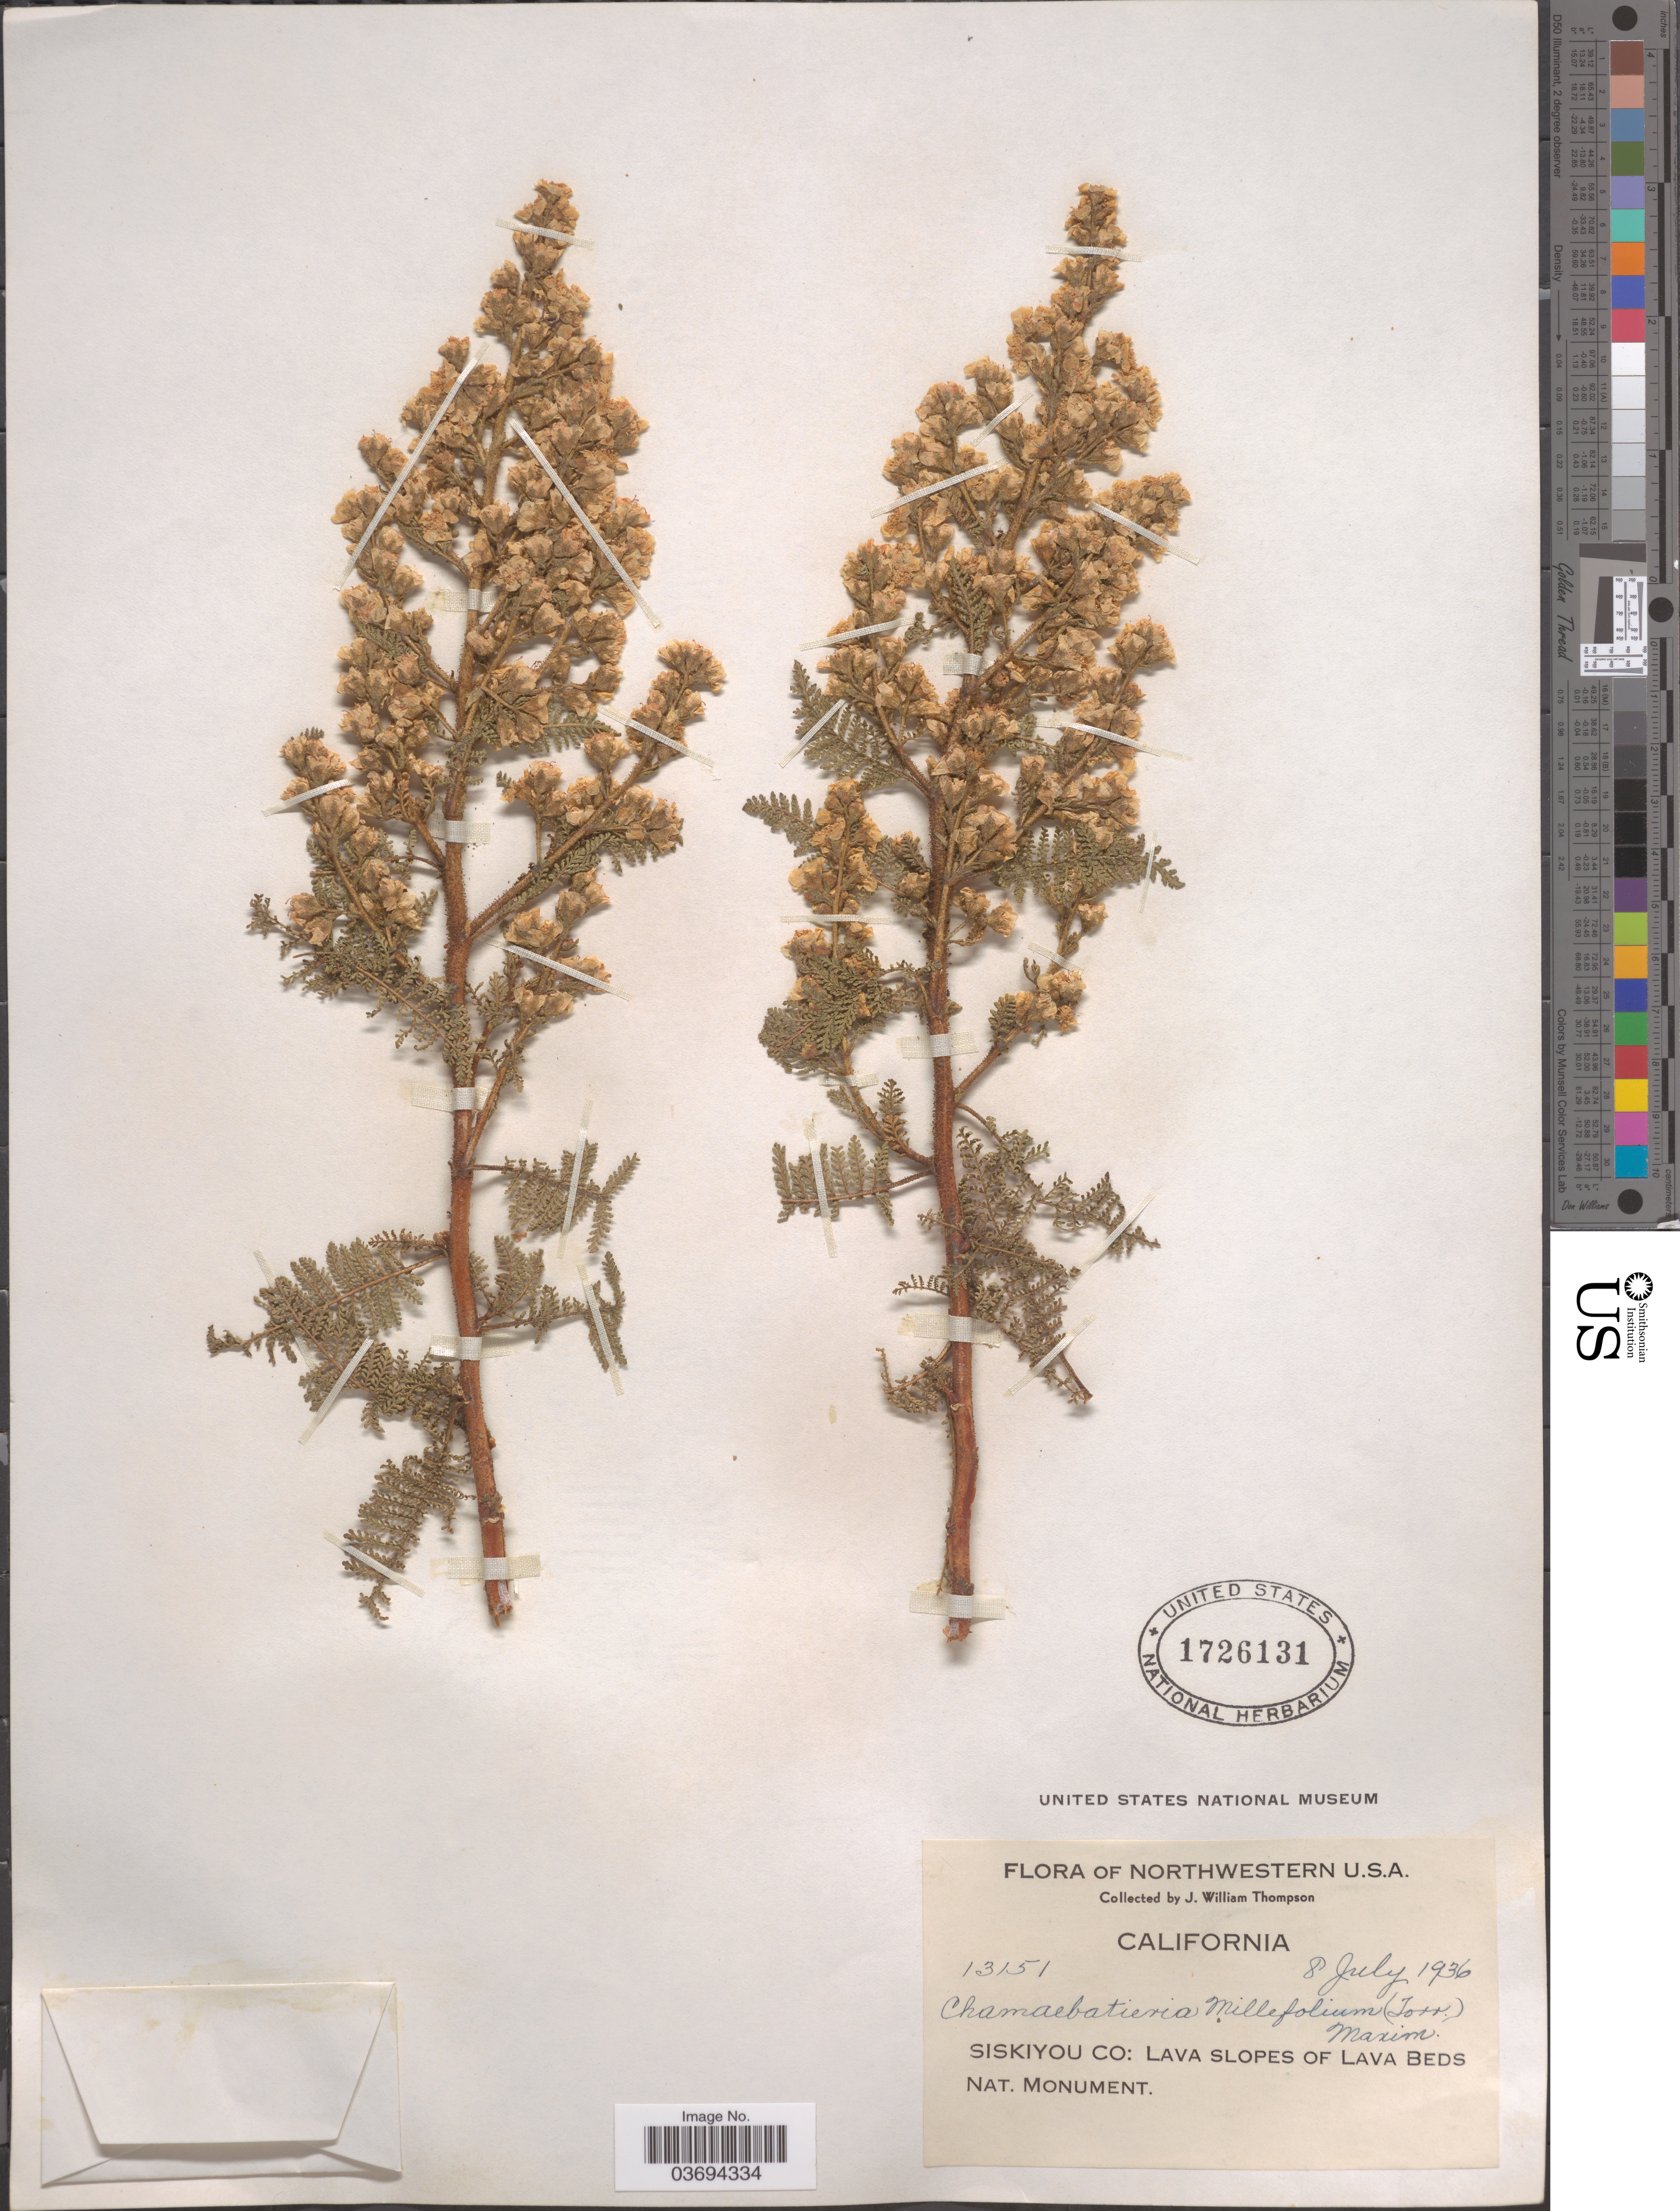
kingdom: Plantae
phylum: Tracheophyta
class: Magnoliopsida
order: Rosales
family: Rosaceae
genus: Chamaebatiaria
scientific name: Chamaebatiaria millefolium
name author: (Torr.) Maxim.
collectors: J. W. Thompson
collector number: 13151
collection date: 1936-07-08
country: United States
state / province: California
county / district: Siskiyou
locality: Siskiyou Co: Lava Slopes of Lava Beds Nat. Monument.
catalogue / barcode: US 1726131